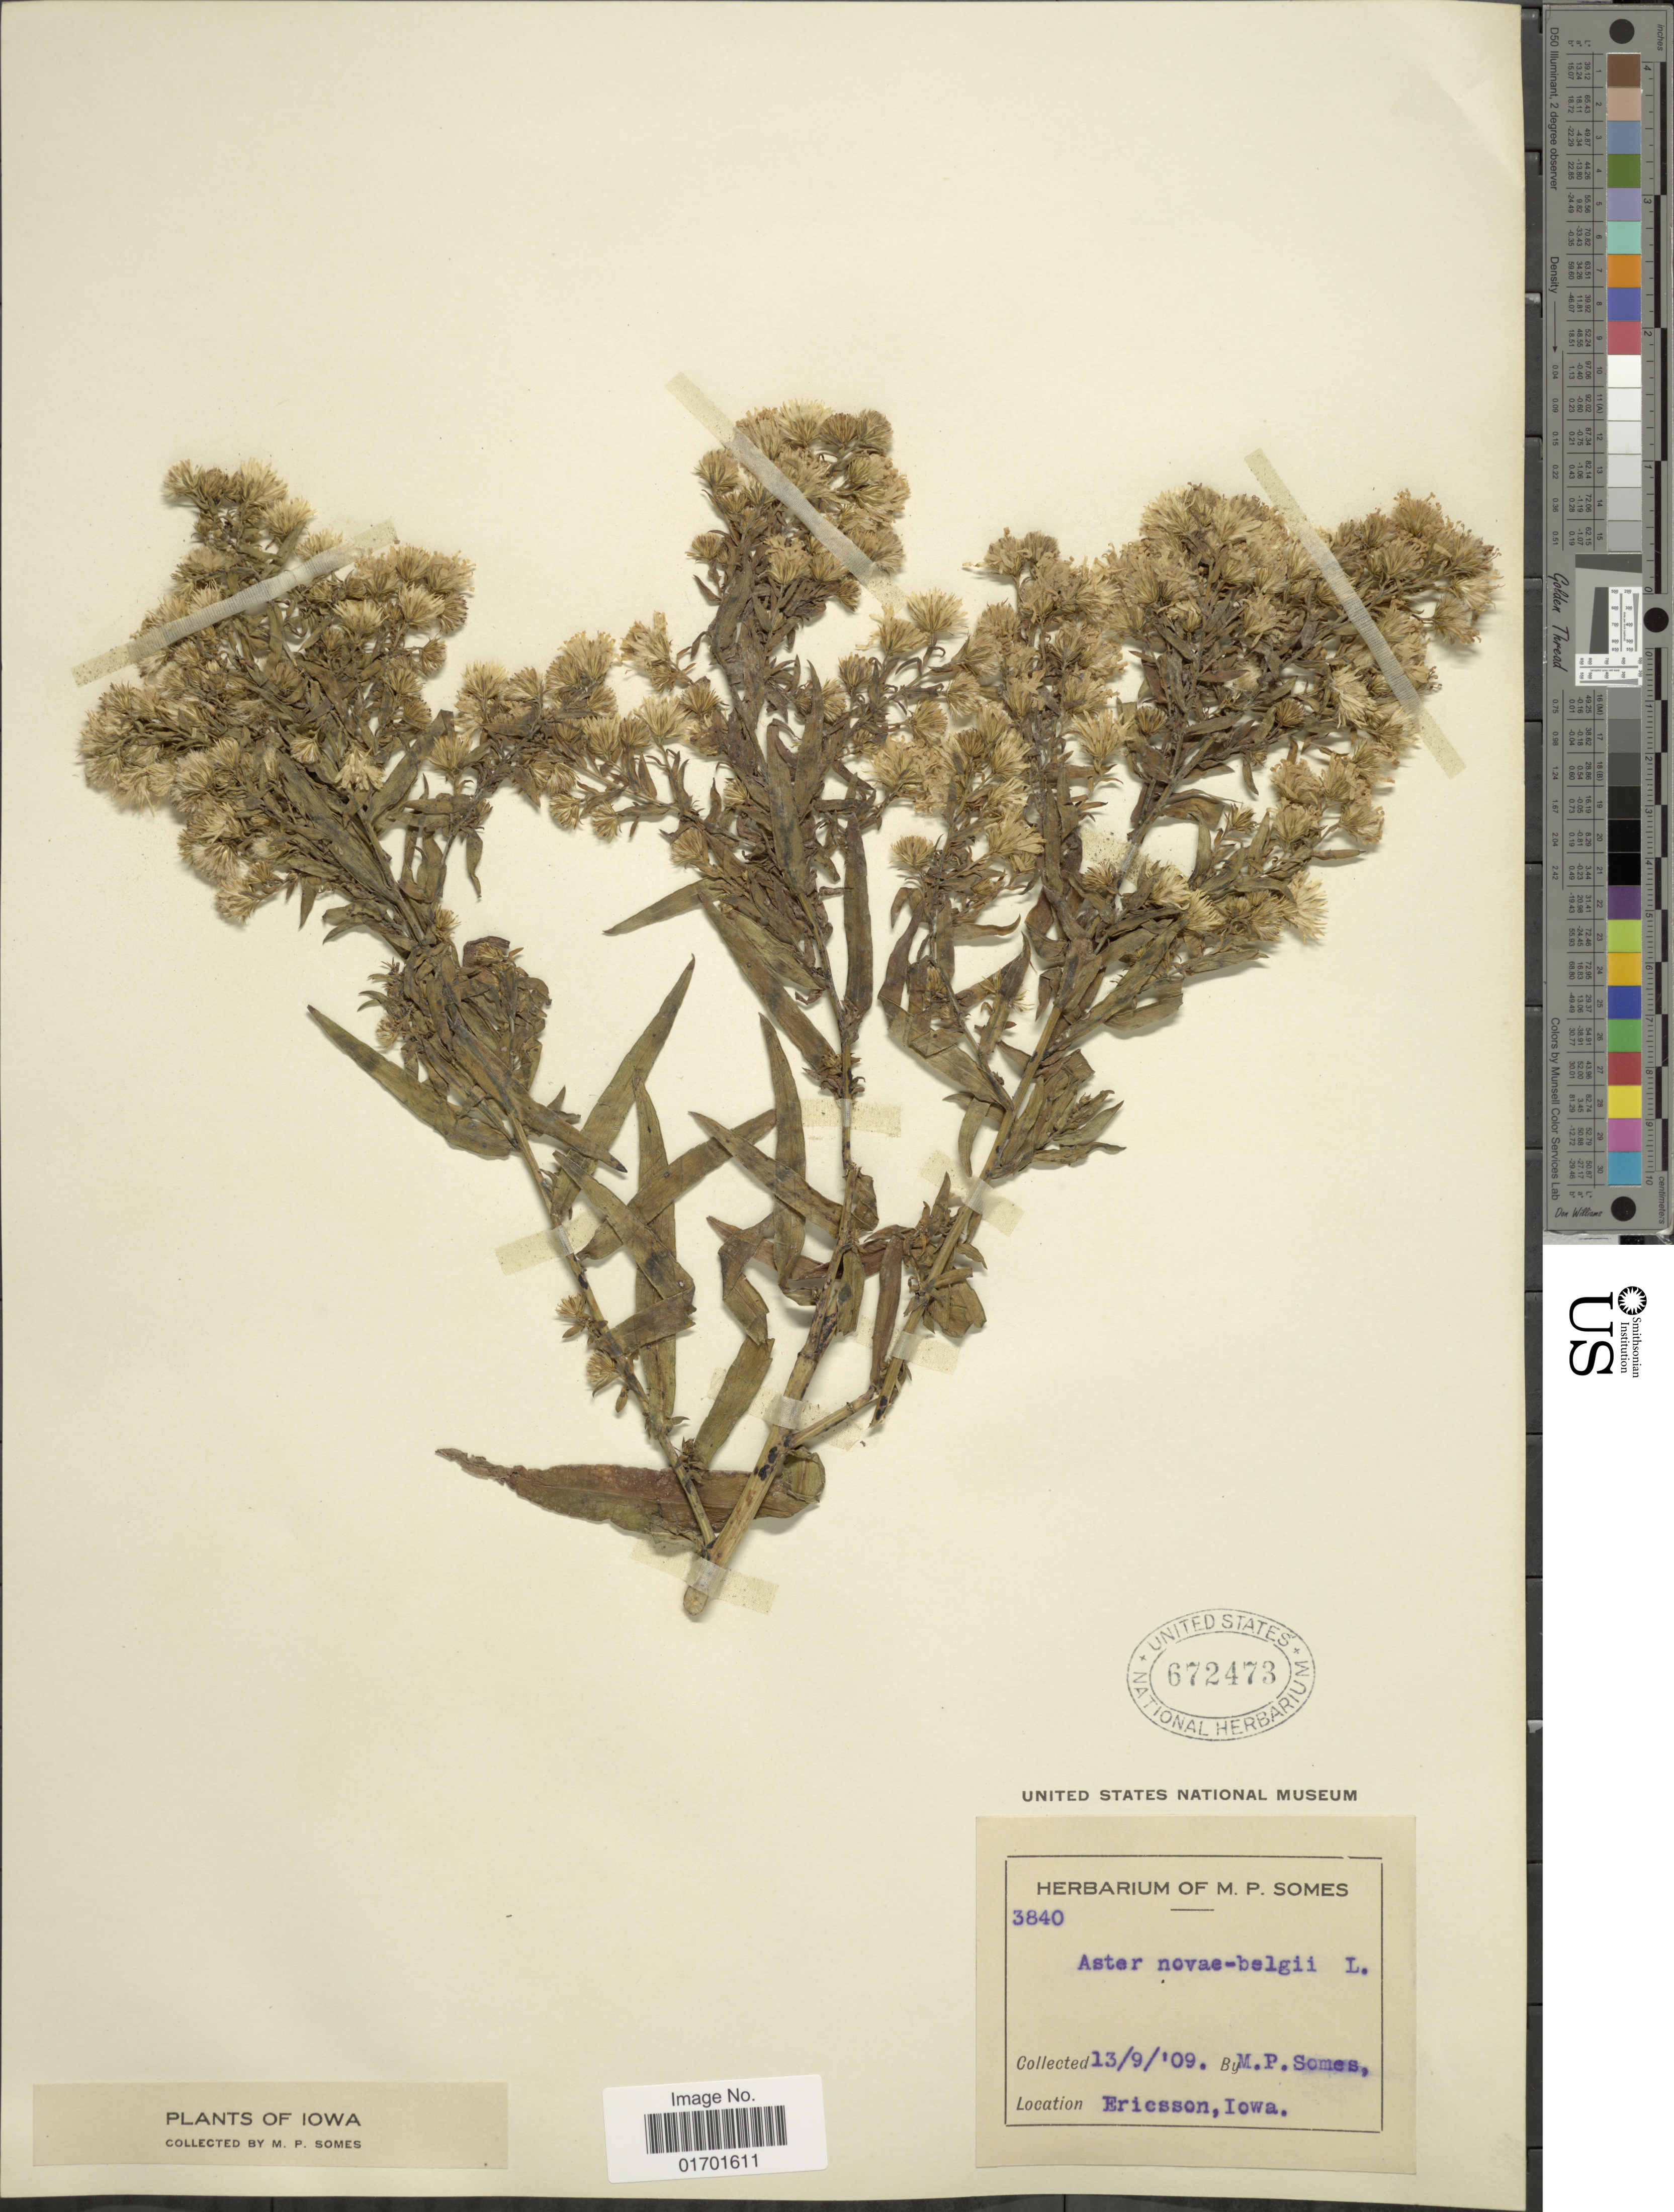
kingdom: Plantae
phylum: Tracheophyta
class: Magnoliopsida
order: Asterales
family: Asteraceae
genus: Symphyotrichum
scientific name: Symphyotrichum lanceolatum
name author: (Willd.) G.L. Nesom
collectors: M. Somes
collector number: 3840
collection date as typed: Transcribed d/m/y: 13/9/9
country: United States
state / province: Iowa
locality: Ericsson.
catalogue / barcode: US 672473